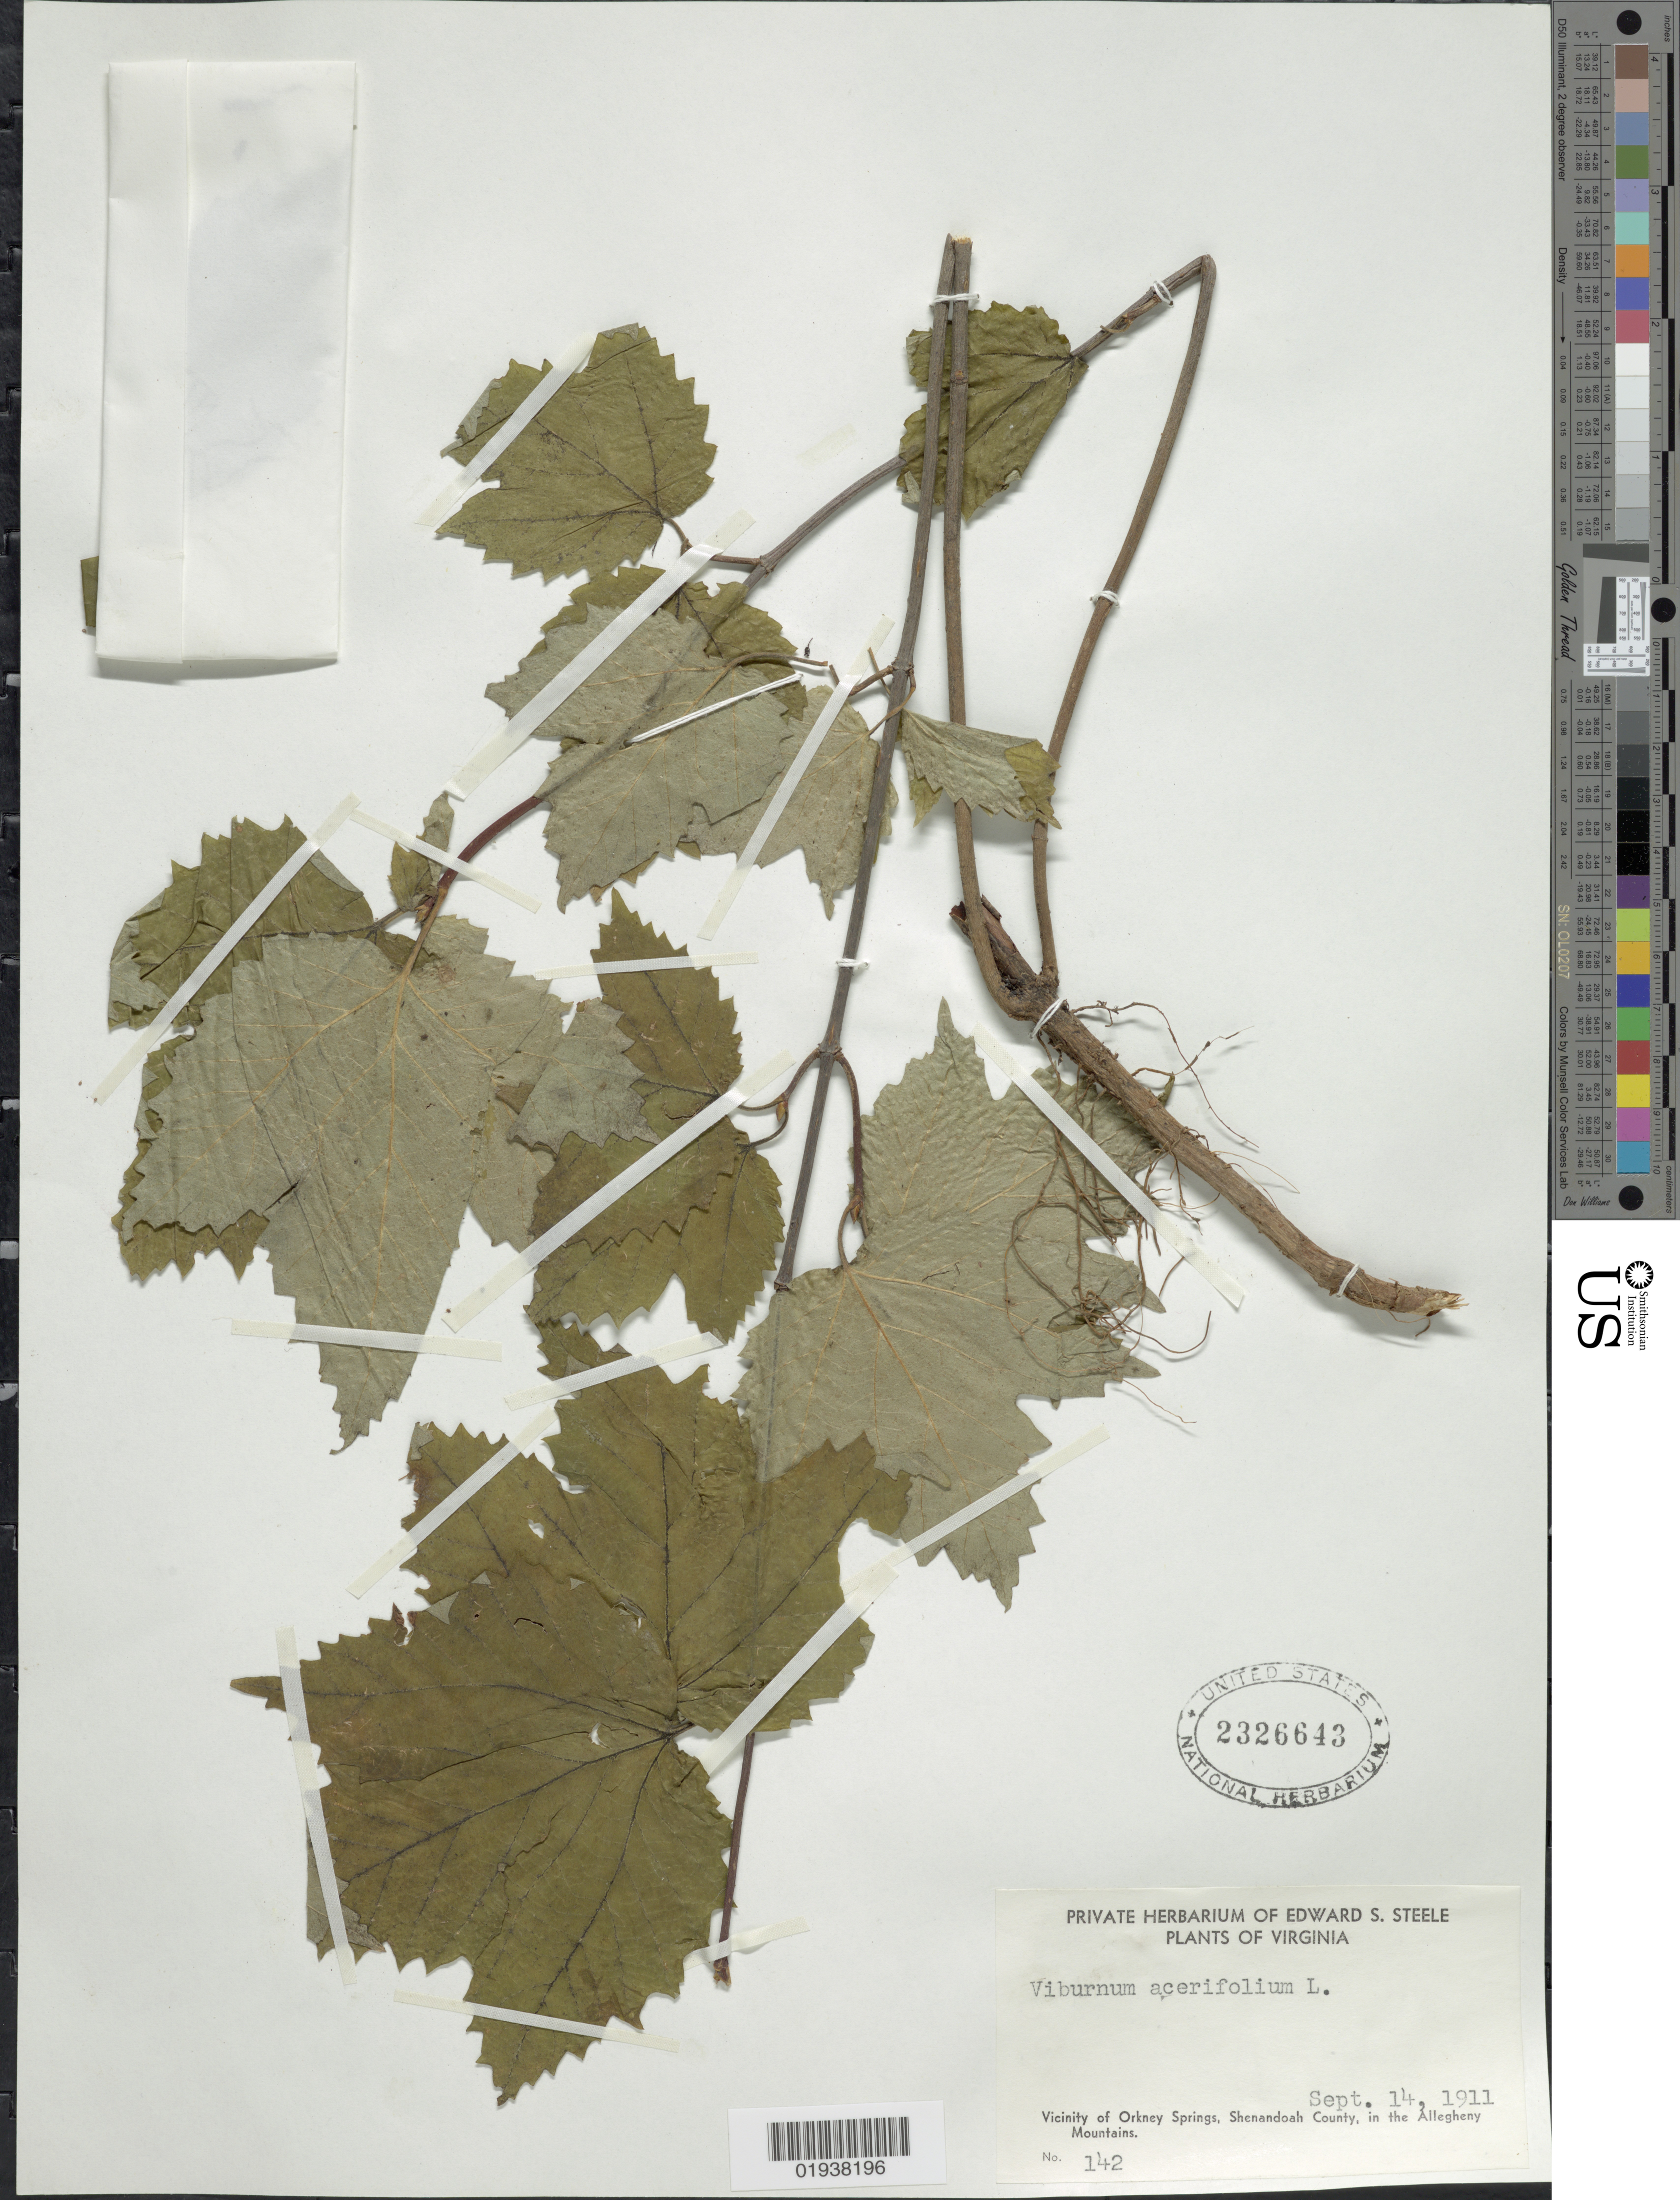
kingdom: Plantae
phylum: Tracheophyta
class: Magnoliopsida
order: Dipsacales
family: Viburnaceae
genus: Viburnum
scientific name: Viburnum acerifolium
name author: L.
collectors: E. Steele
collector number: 142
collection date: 1911-09-14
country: United States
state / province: Virginia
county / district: Shenandoah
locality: Vicinity of Orkney Springs, Shenandoah County, in the Allegheny Mountains.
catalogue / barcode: US 2326643